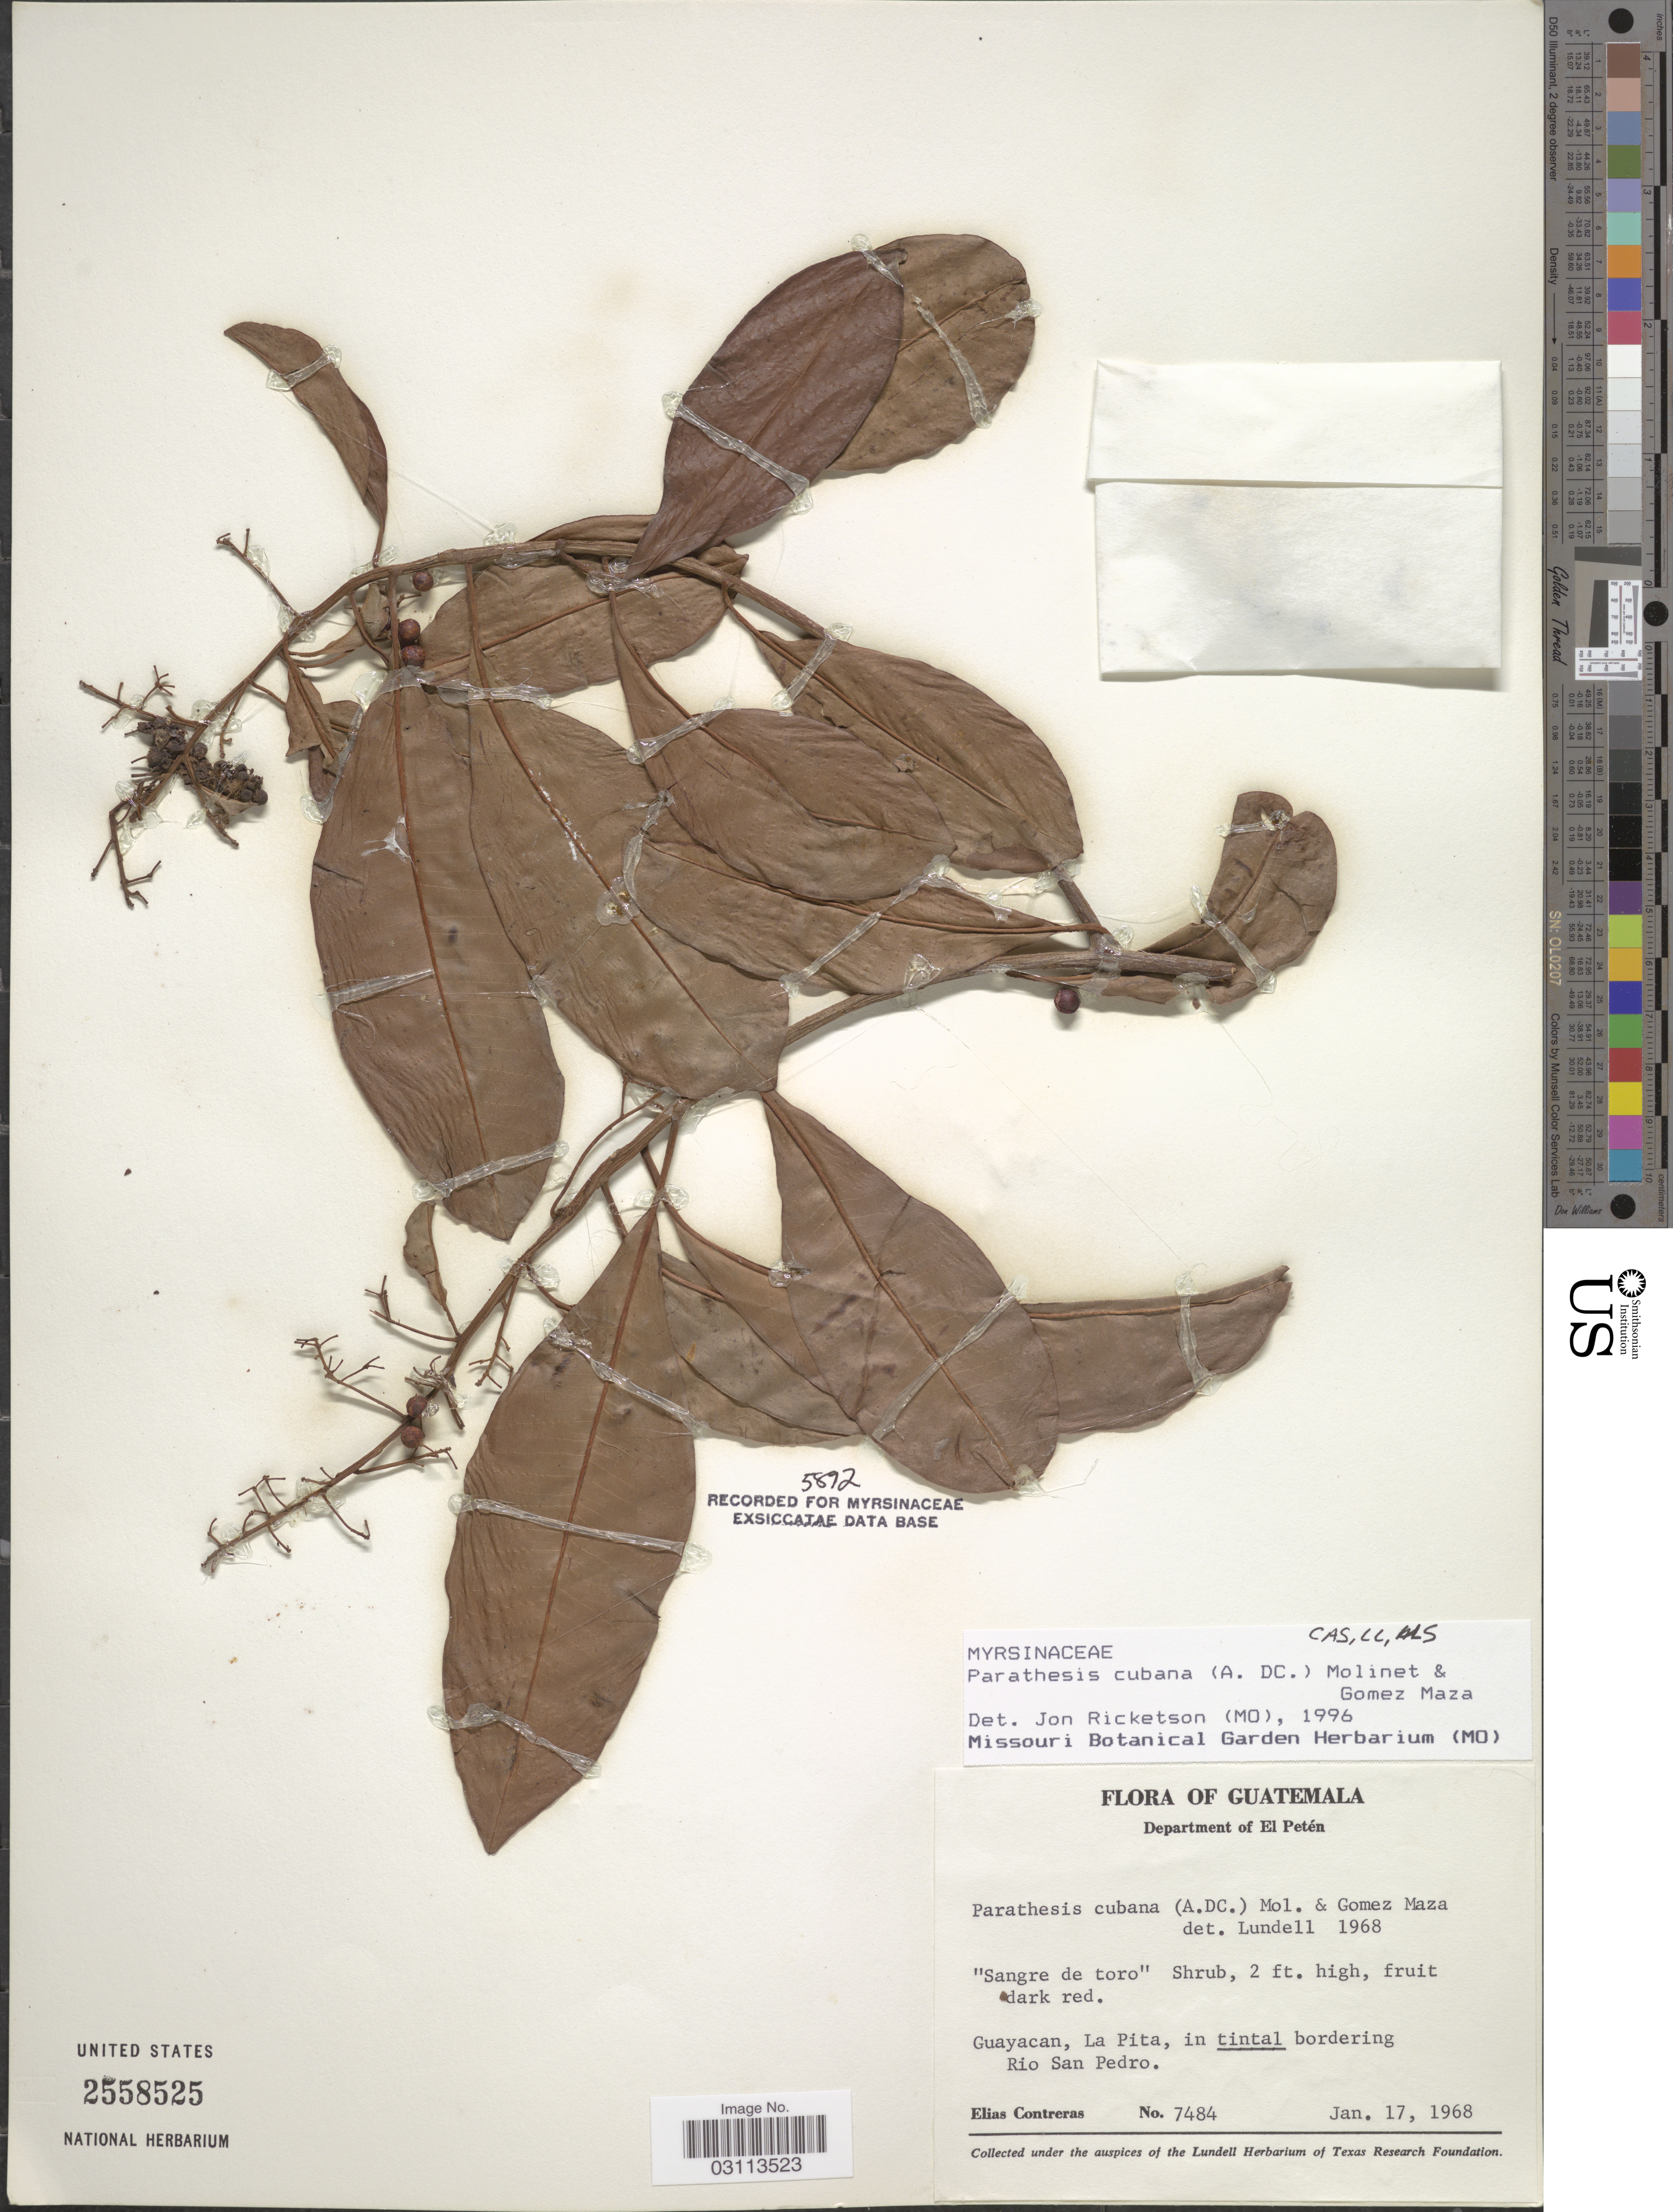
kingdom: Plantae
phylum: Tracheophyta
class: Magnoliopsida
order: Ericales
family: Primulaceae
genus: Parathesis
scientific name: Parathesis cubana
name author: (A. DC.) Molinet & M. Gómez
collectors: E. Contreras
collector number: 7484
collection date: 1968-01-17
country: Guatemala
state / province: El Petén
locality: Guayacan, La Pita, in tintal bordering Rio San Pedro.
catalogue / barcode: US 2558525